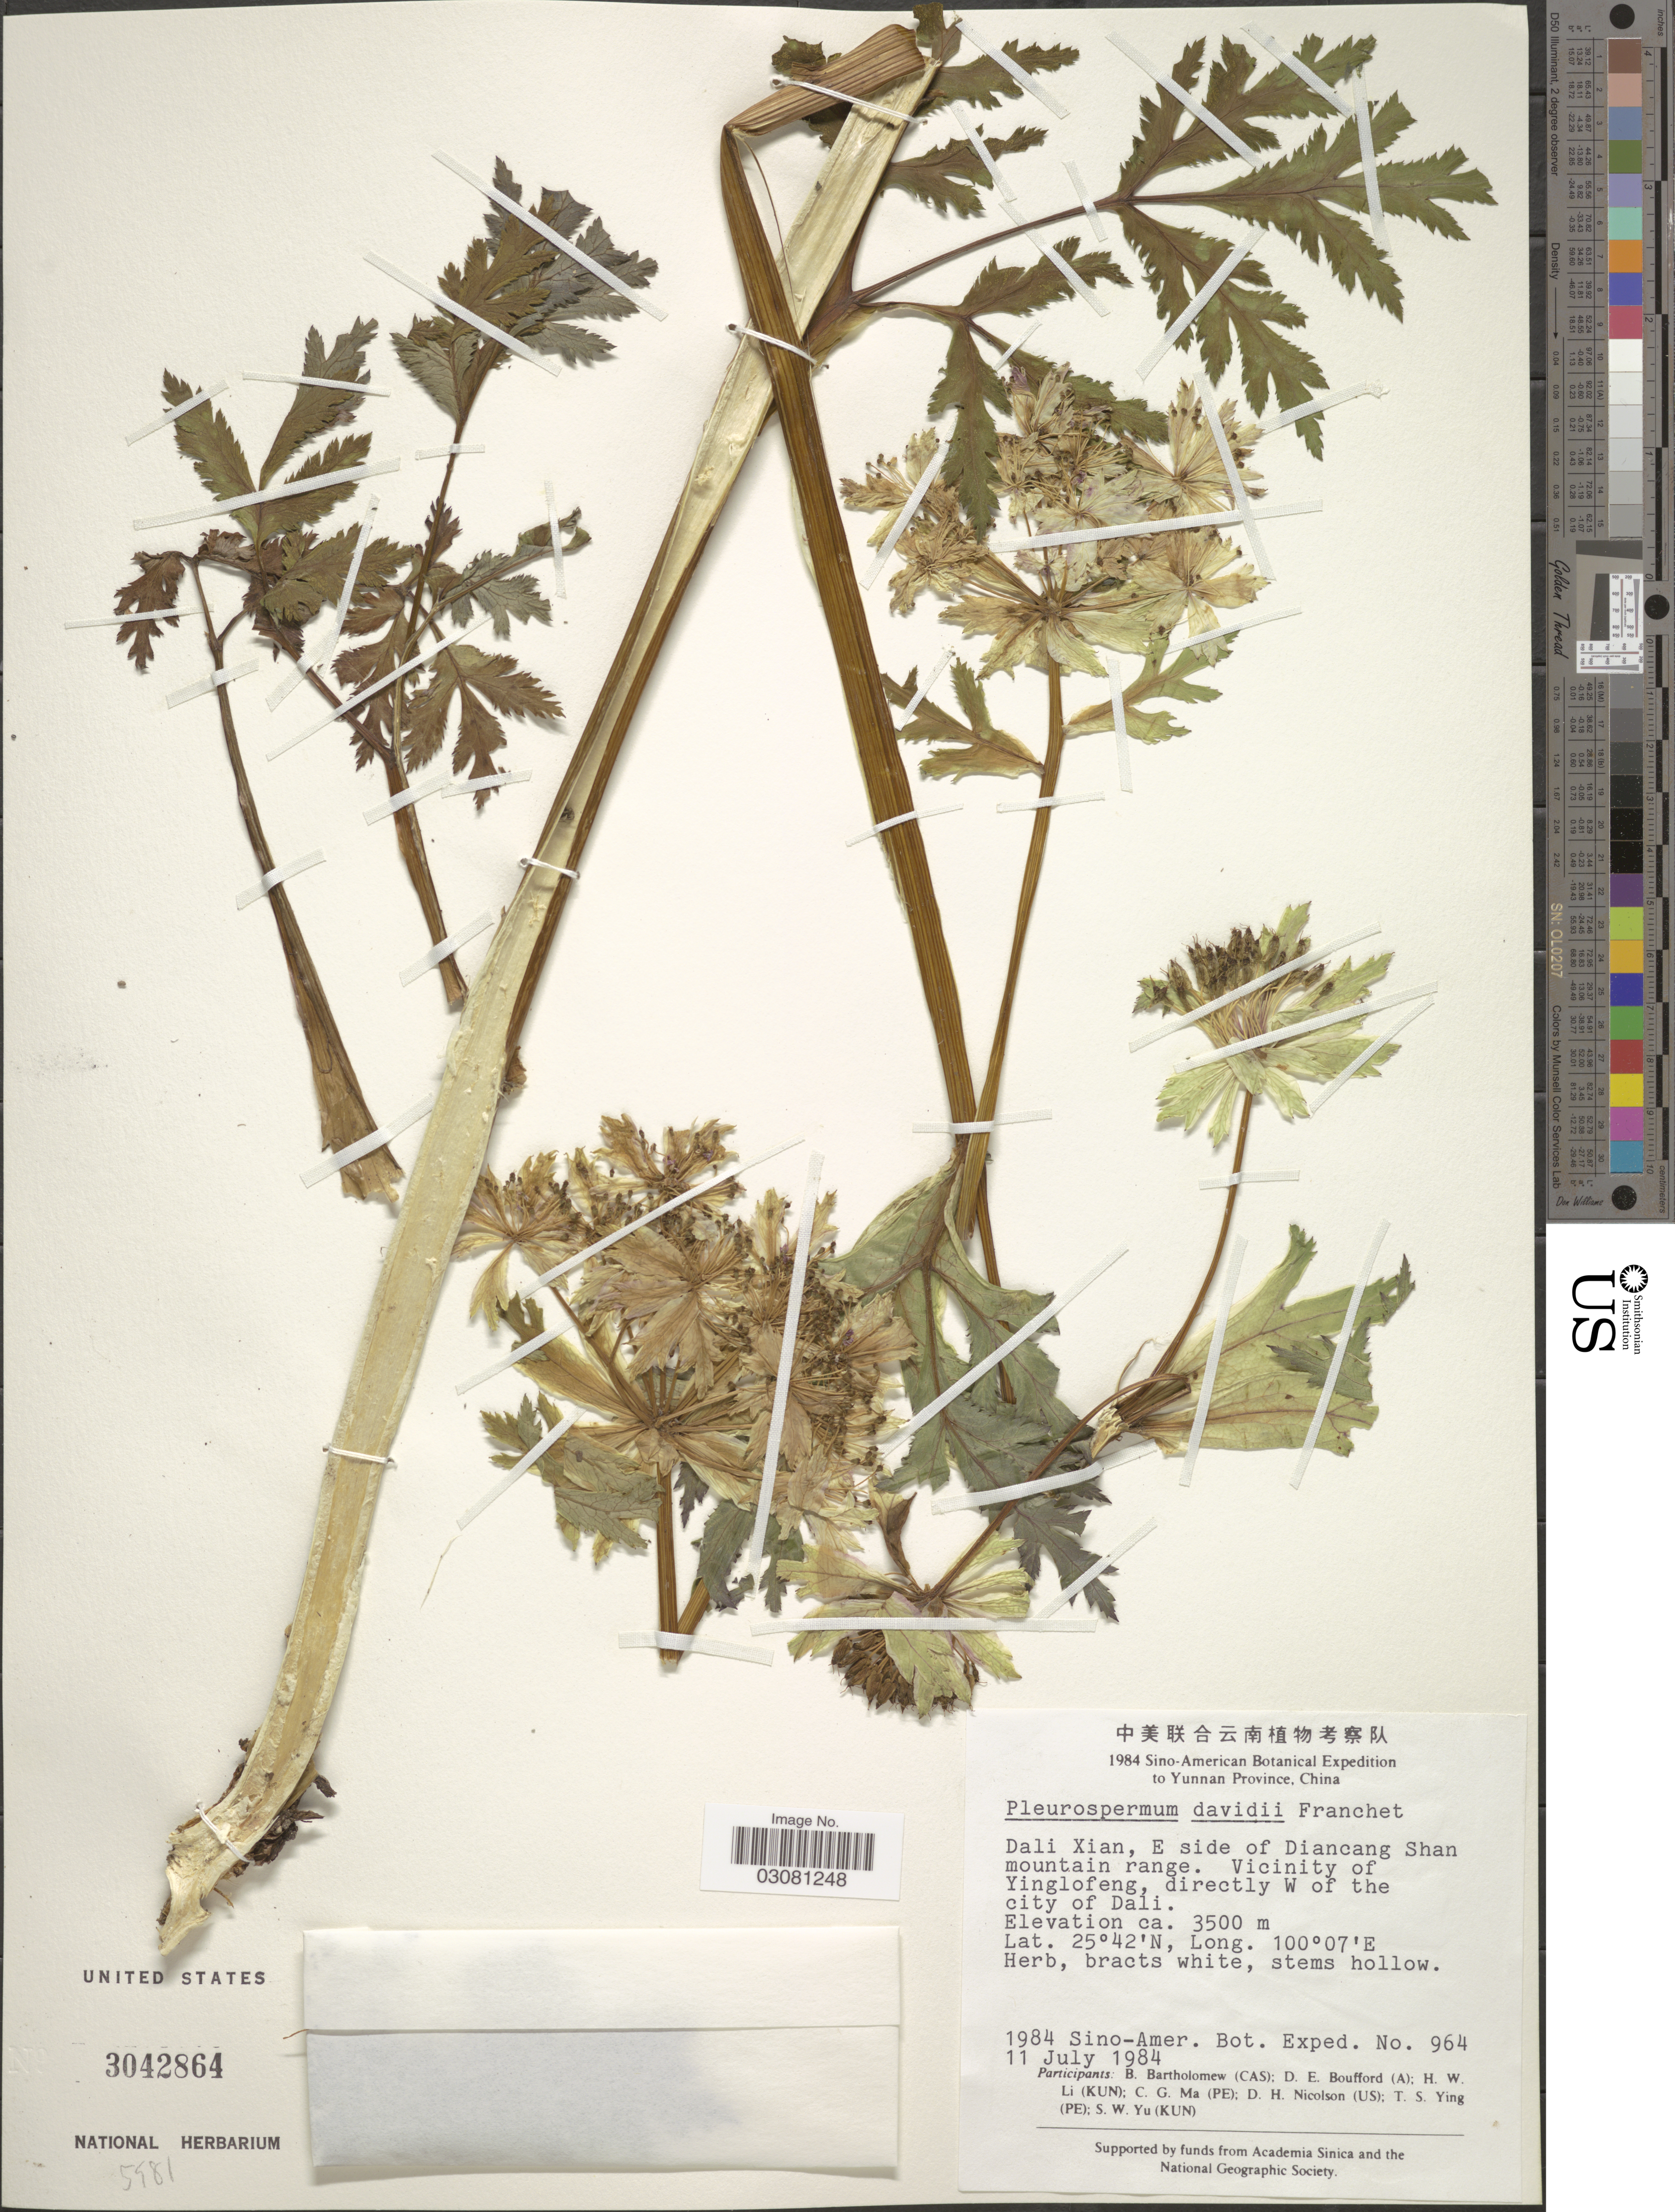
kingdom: Plantae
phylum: Tracheophyta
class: Magnoliopsida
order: Apiales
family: Apiaceae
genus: Pleurospermum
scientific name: Pleurospermum davidii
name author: Franch.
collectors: Sino-Amer. Bot. Exped. 1984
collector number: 964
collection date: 1984-07-11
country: China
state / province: Yunnan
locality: Dali Xian, E side of Diancang Shan mountain range. Vicinity of Yinglofeng, directly W of the city of Dali.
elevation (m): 1067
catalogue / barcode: US 3042864